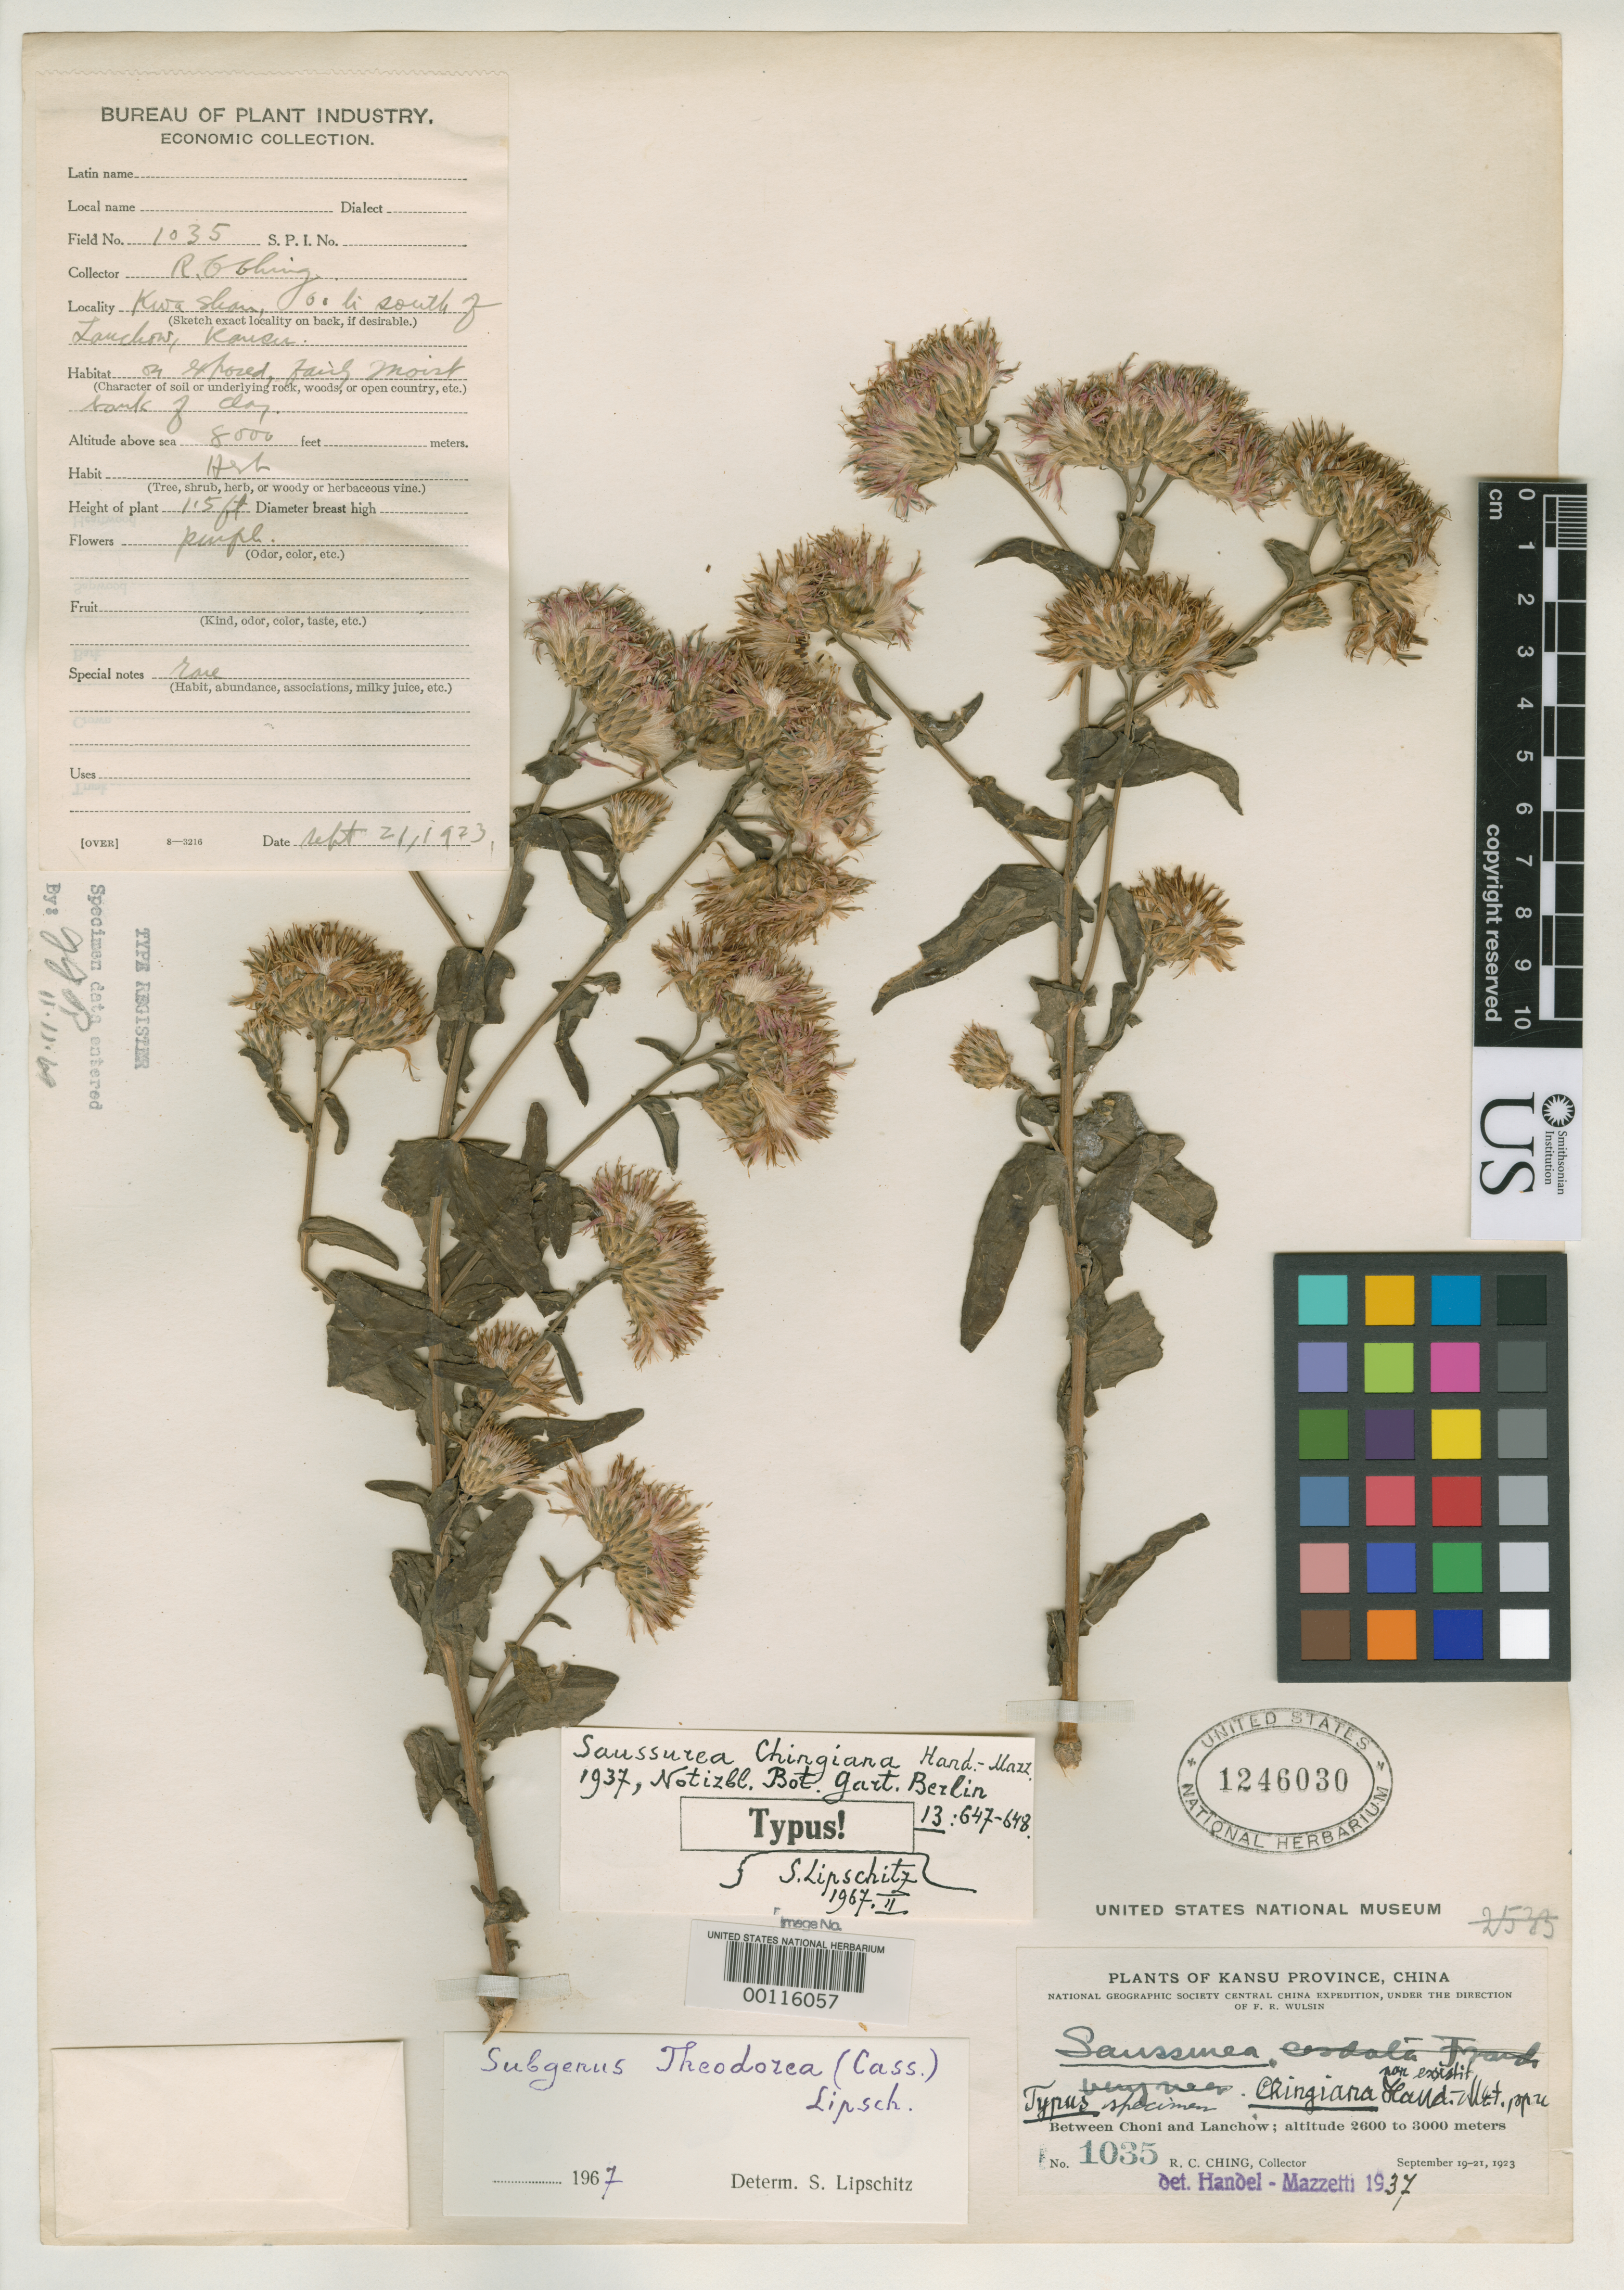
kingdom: Plantae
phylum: Tracheophyta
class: Magnoliopsida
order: Asterales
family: Asteraceae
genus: Saussurea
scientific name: Saussurea chingiana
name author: Hand.-Mazz.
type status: Type Collection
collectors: R. C. Ching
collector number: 1035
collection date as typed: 27 Sep 1923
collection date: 1923-09-27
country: China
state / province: Gansu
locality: Between Choni and Lanchow.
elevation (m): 2000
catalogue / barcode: US 1246030